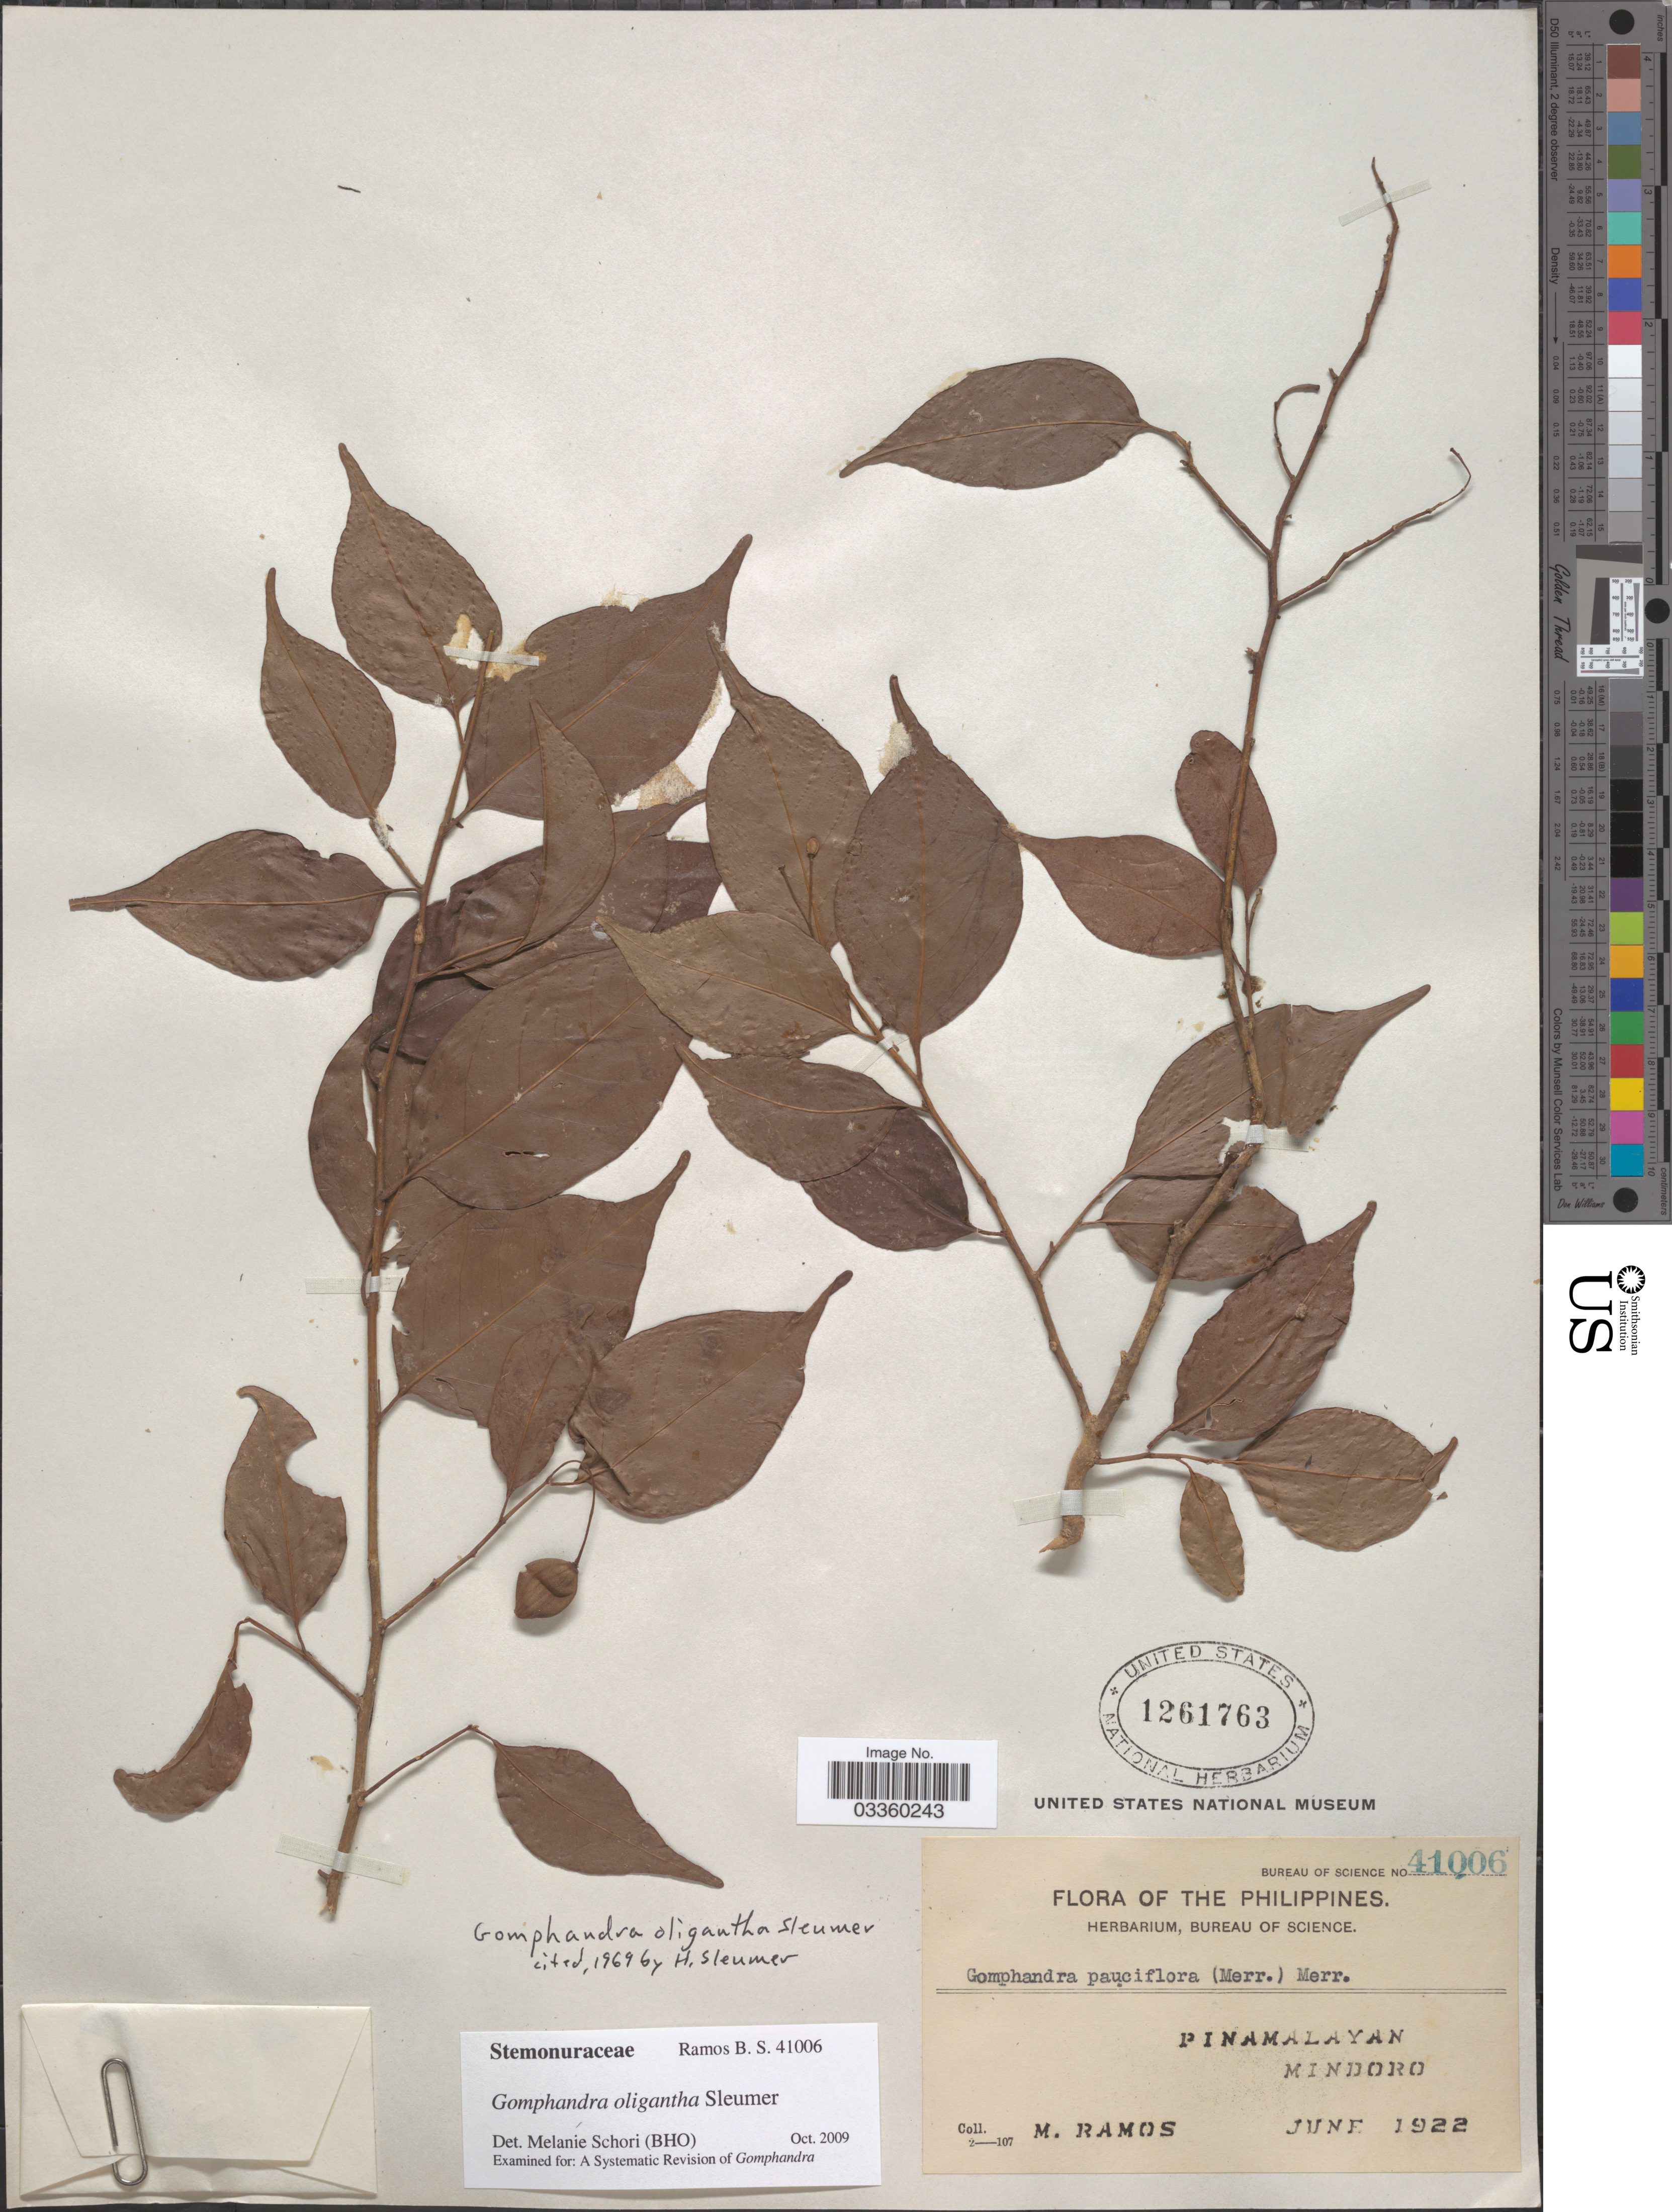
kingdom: Plantae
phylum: Tracheophyta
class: Magnoliopsida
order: Cardiopteridales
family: Stemonuraceae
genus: Gomphandra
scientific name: Gomphandra oligantha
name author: Sleumer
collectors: M. Ramos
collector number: Bureau of Science 41006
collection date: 1922-06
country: Philippines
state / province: Mimaropa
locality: Pinamalayan. Mindoro.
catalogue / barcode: US 1261763